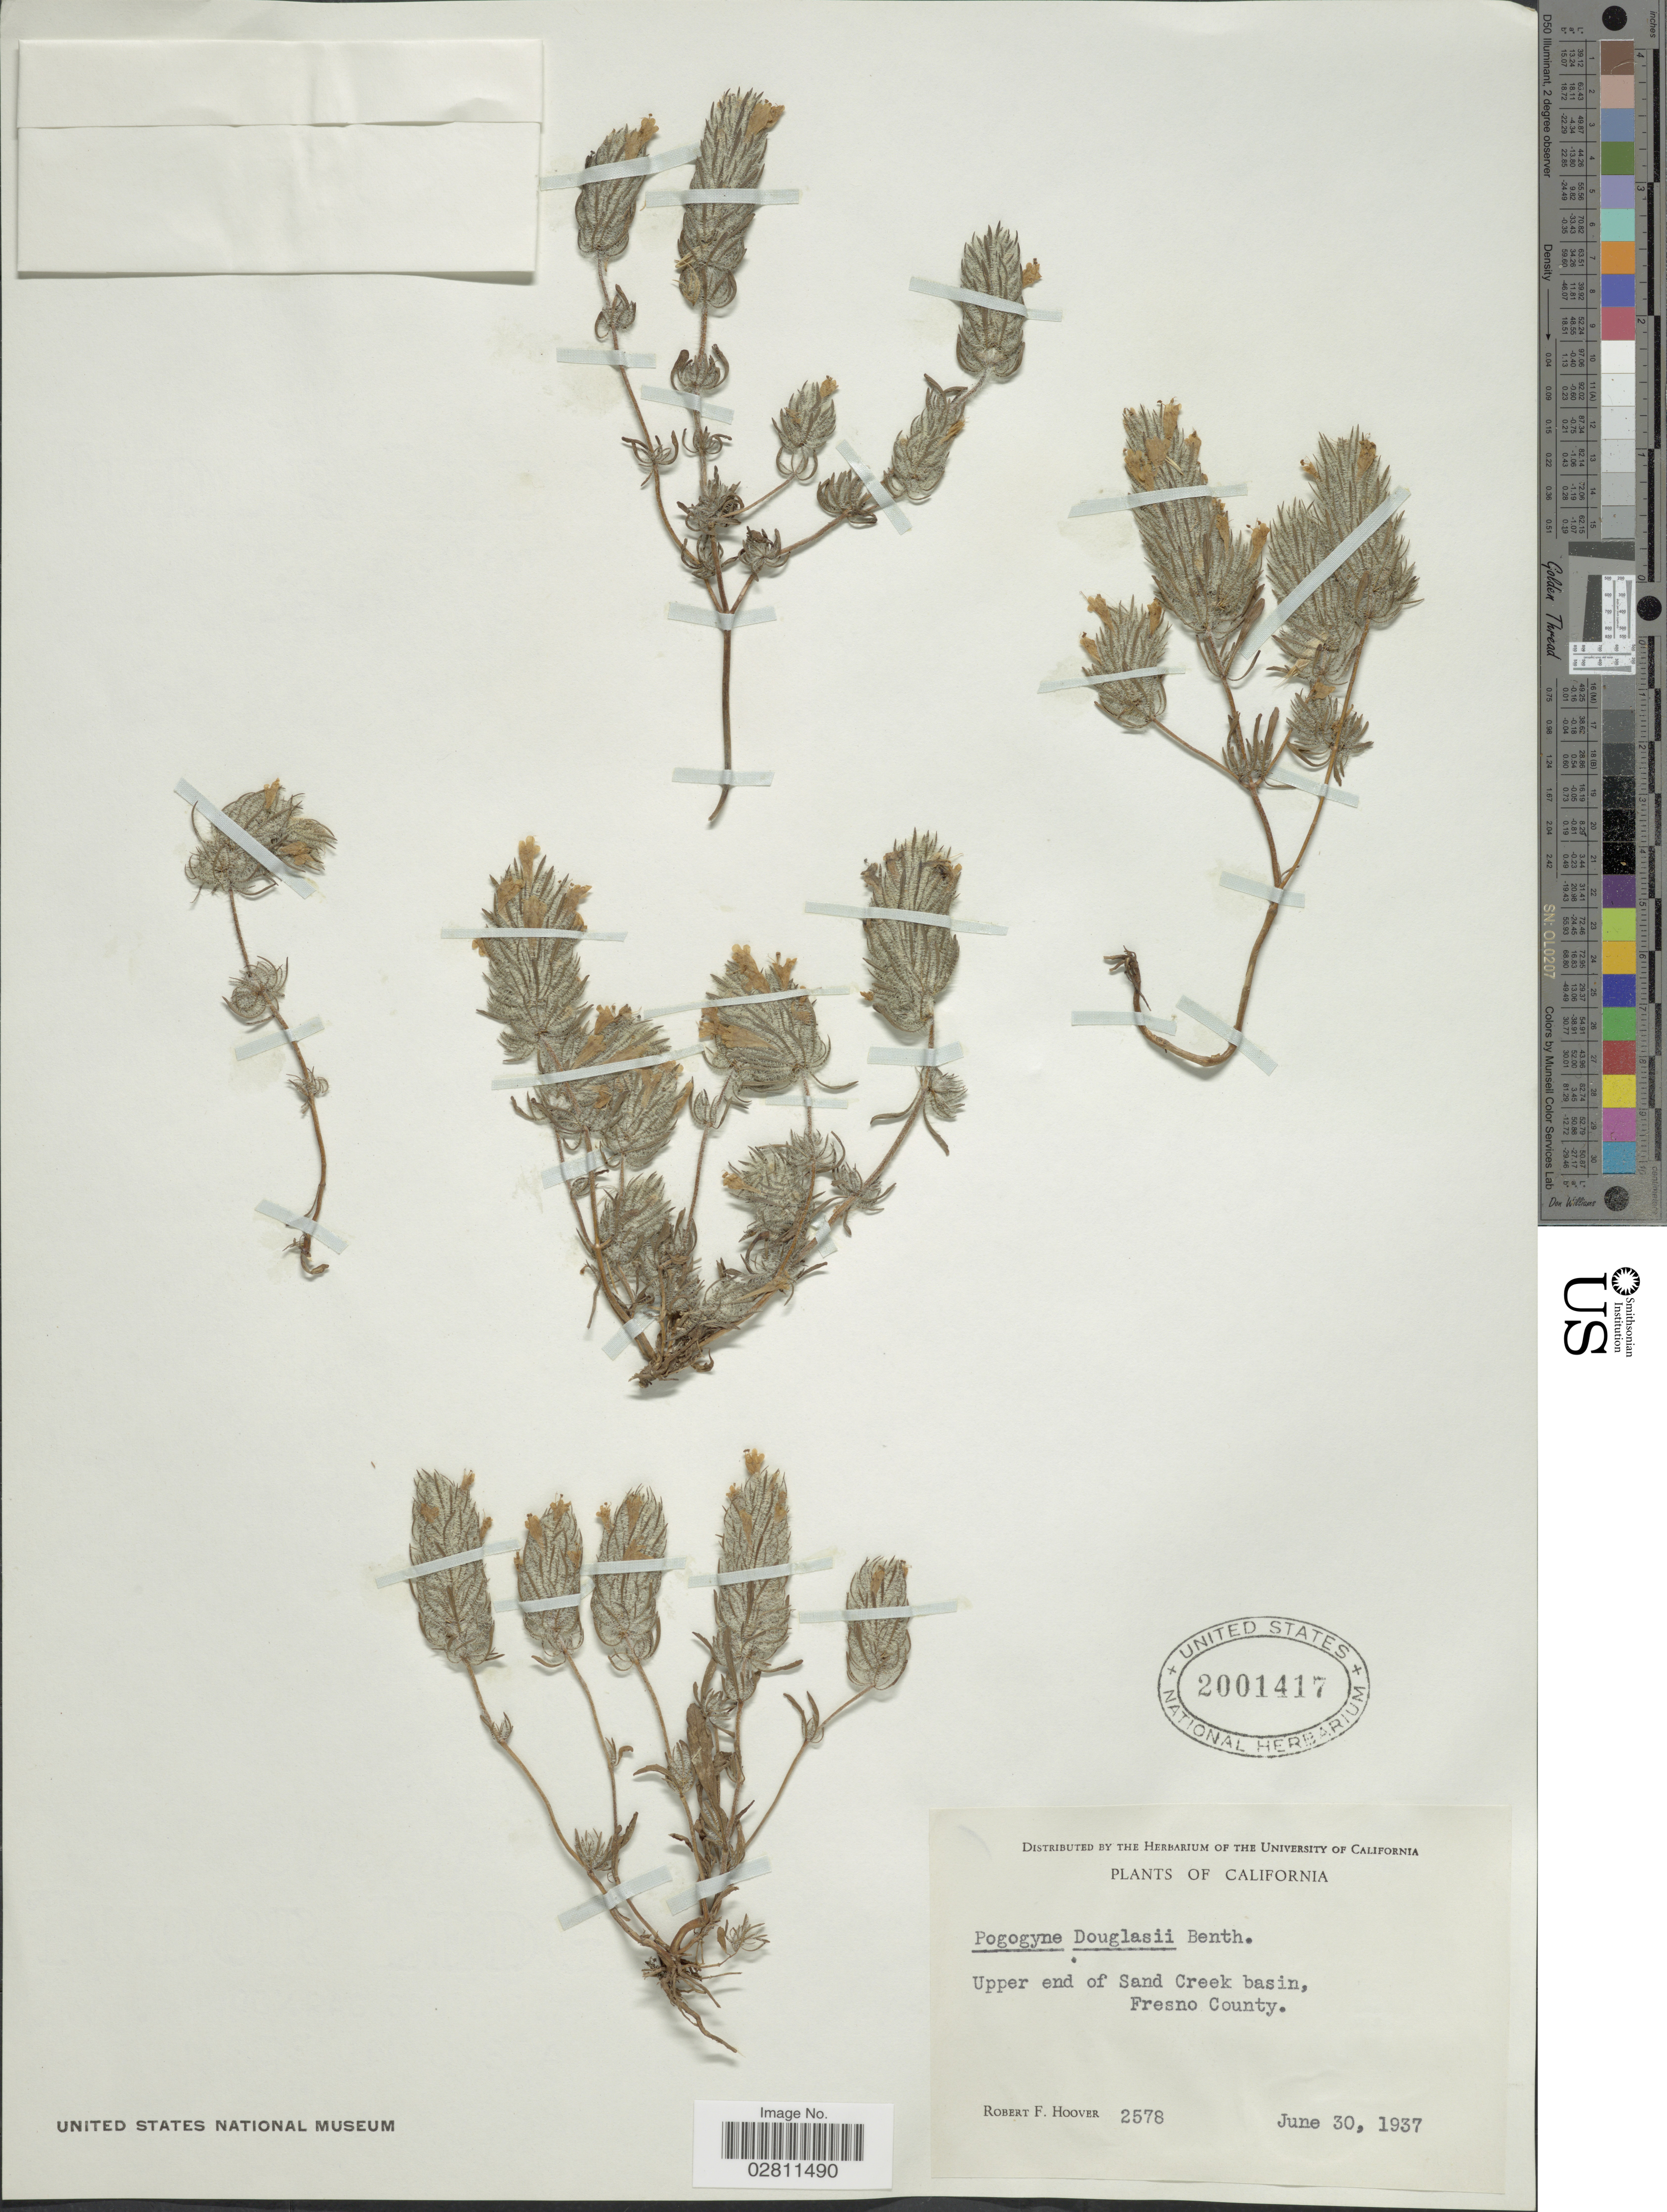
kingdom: Plantae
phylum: Tracheophyta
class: Magnoliopsida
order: Lamiales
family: Lamiaceae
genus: Pogogyne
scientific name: Pogogyne douglasii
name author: Benth.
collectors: R. F. Hoover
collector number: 2578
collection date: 1937-06-30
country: United States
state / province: California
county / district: Fresno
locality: Upper end of Sand Creek basin, Fresno County.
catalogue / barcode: US 2001417